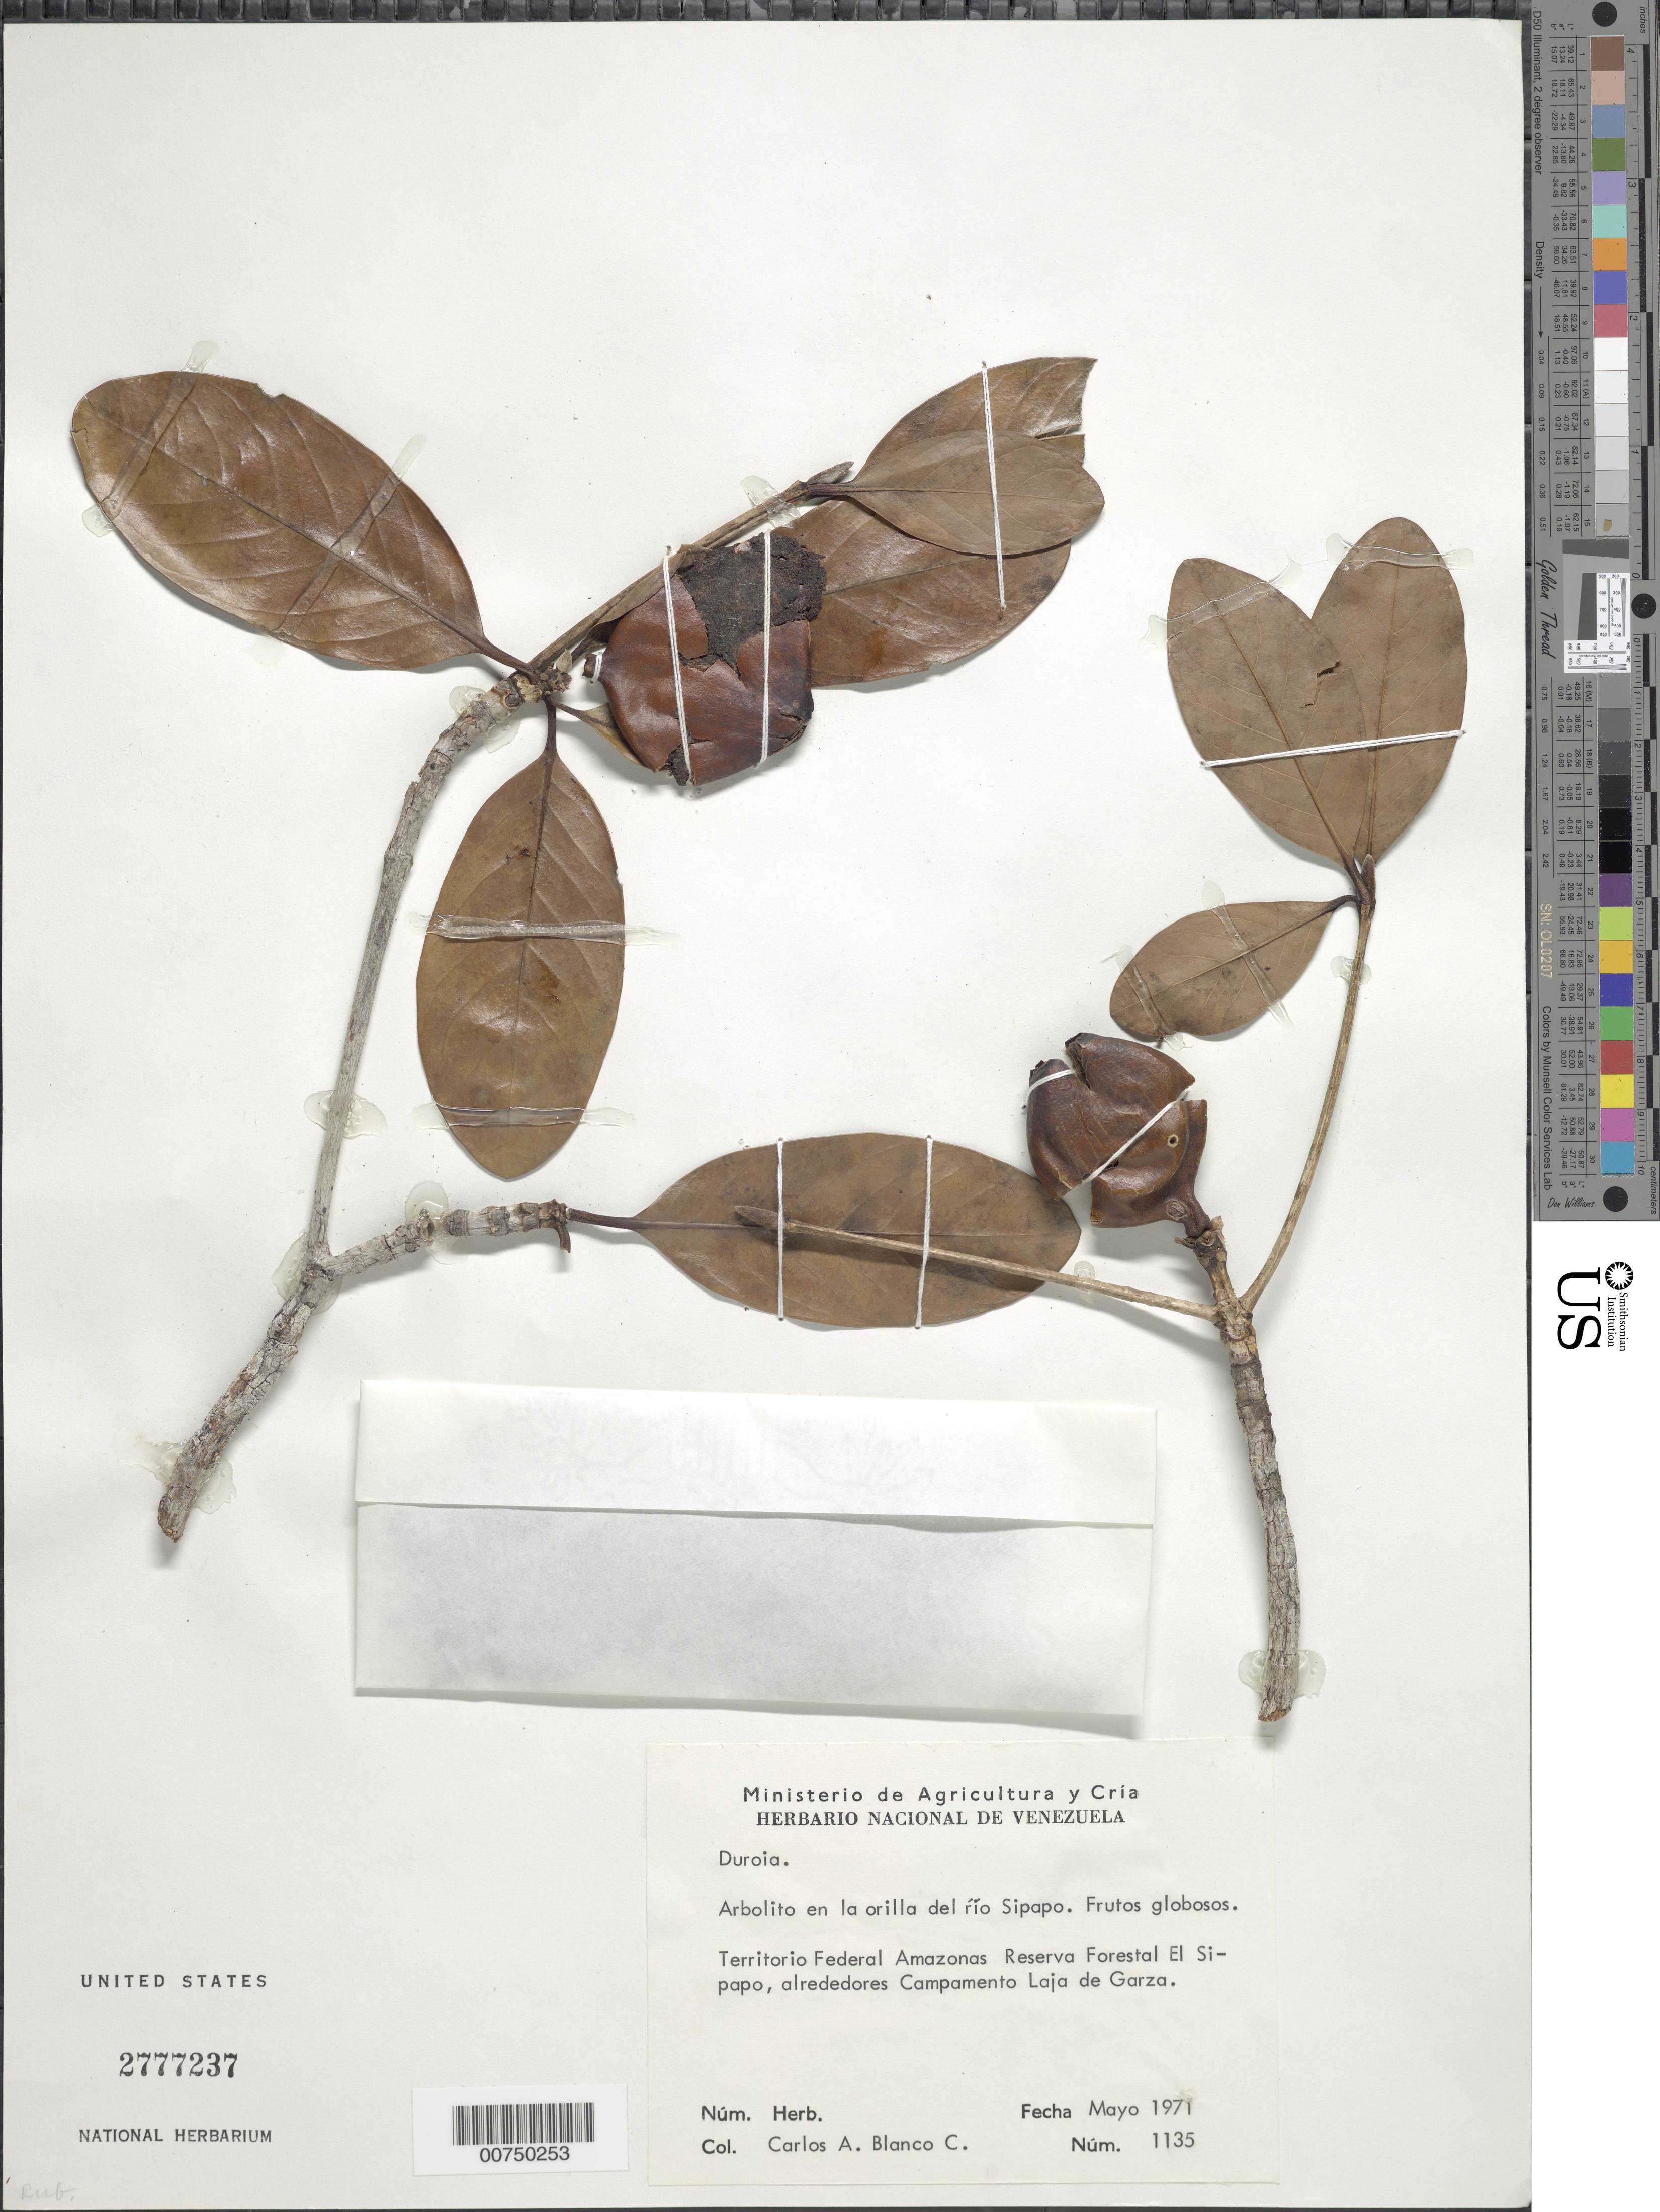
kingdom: Plantae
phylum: Tracheophyta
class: Magnoliopsida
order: Gentianales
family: Rubiaceae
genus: Duroia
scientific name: Duroia sp.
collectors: C. A. Blanco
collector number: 1135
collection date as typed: May-71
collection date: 1971-05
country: Venezuela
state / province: Amazonas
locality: Reserva Forestal El Sipapo, alrededores Campamento Laja de Garza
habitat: Orilla del rio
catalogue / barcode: US 2777237